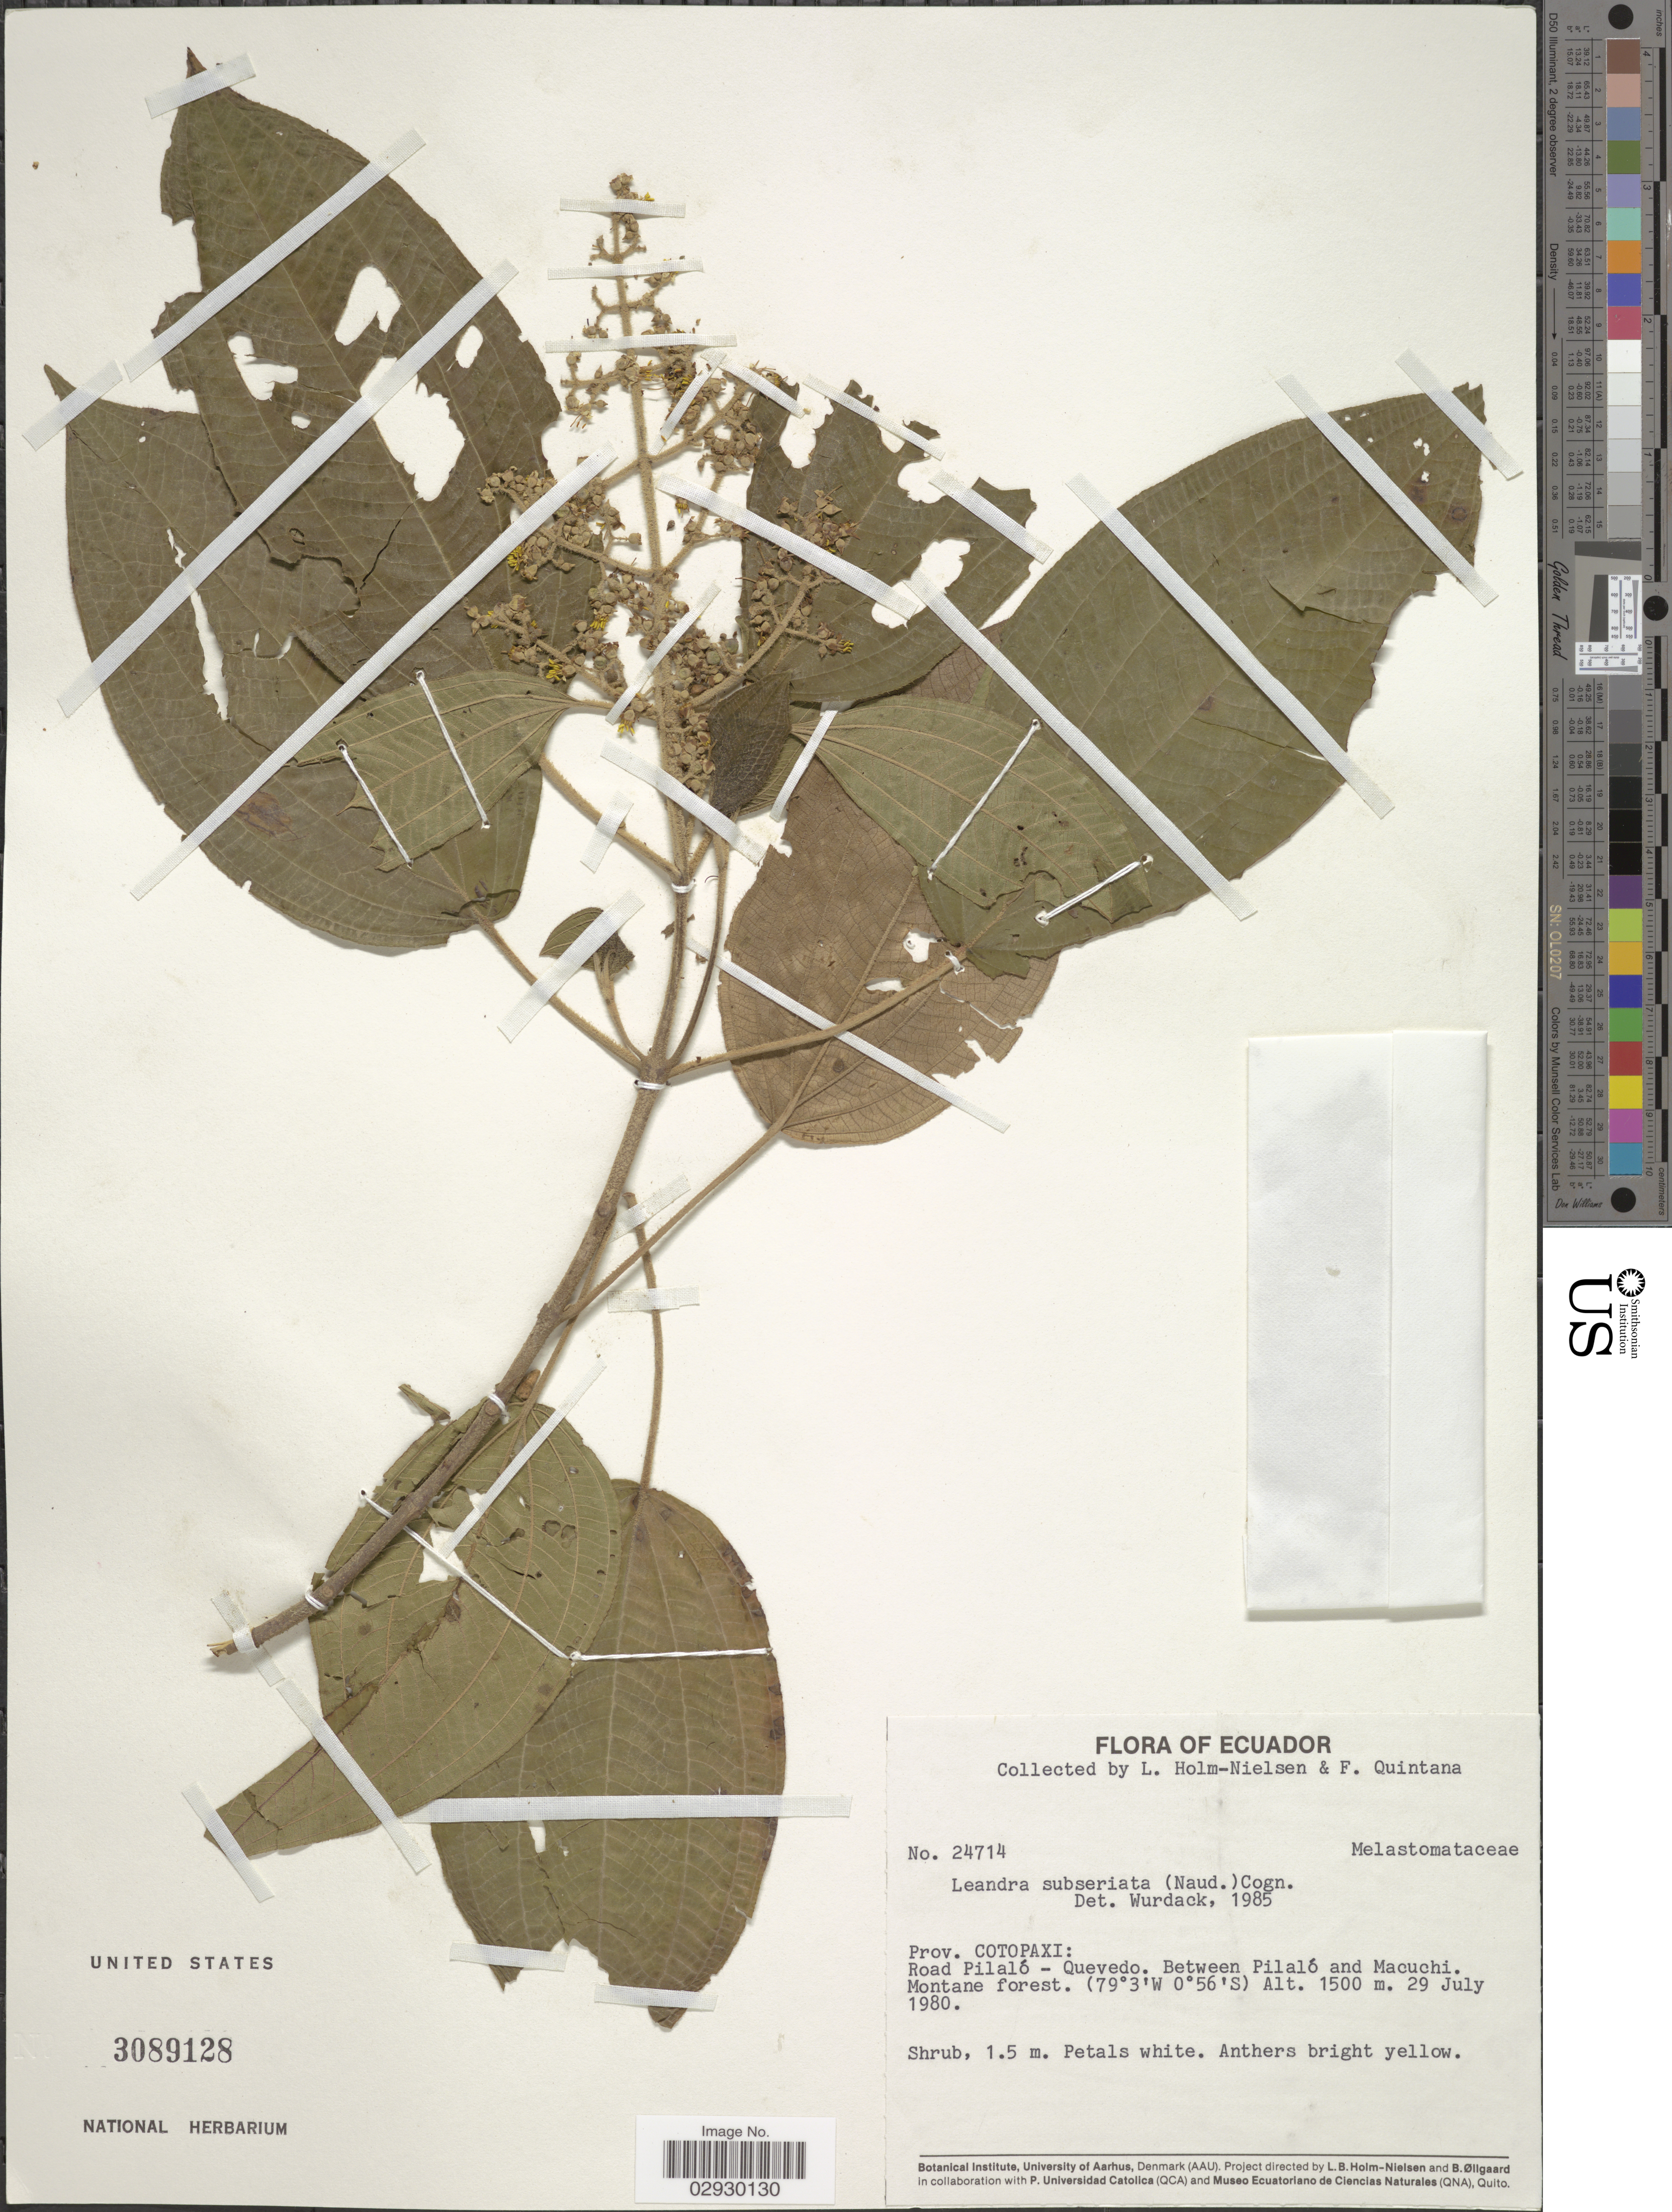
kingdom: Plantae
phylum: Tracheophyta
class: Magnoliopsida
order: Myrtales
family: Melastomataceae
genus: Leandra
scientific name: Leandra subseriata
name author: (Naudin) Cogn.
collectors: L. Holm-Nielsen & F. Quintana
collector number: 24714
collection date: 1980-07-29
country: Ecuador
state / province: Cotopaxi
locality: Road Pilaló - Quevedo. Between Pilaló and Macuchi. Montane forest.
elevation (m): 1500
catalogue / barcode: US 3089128